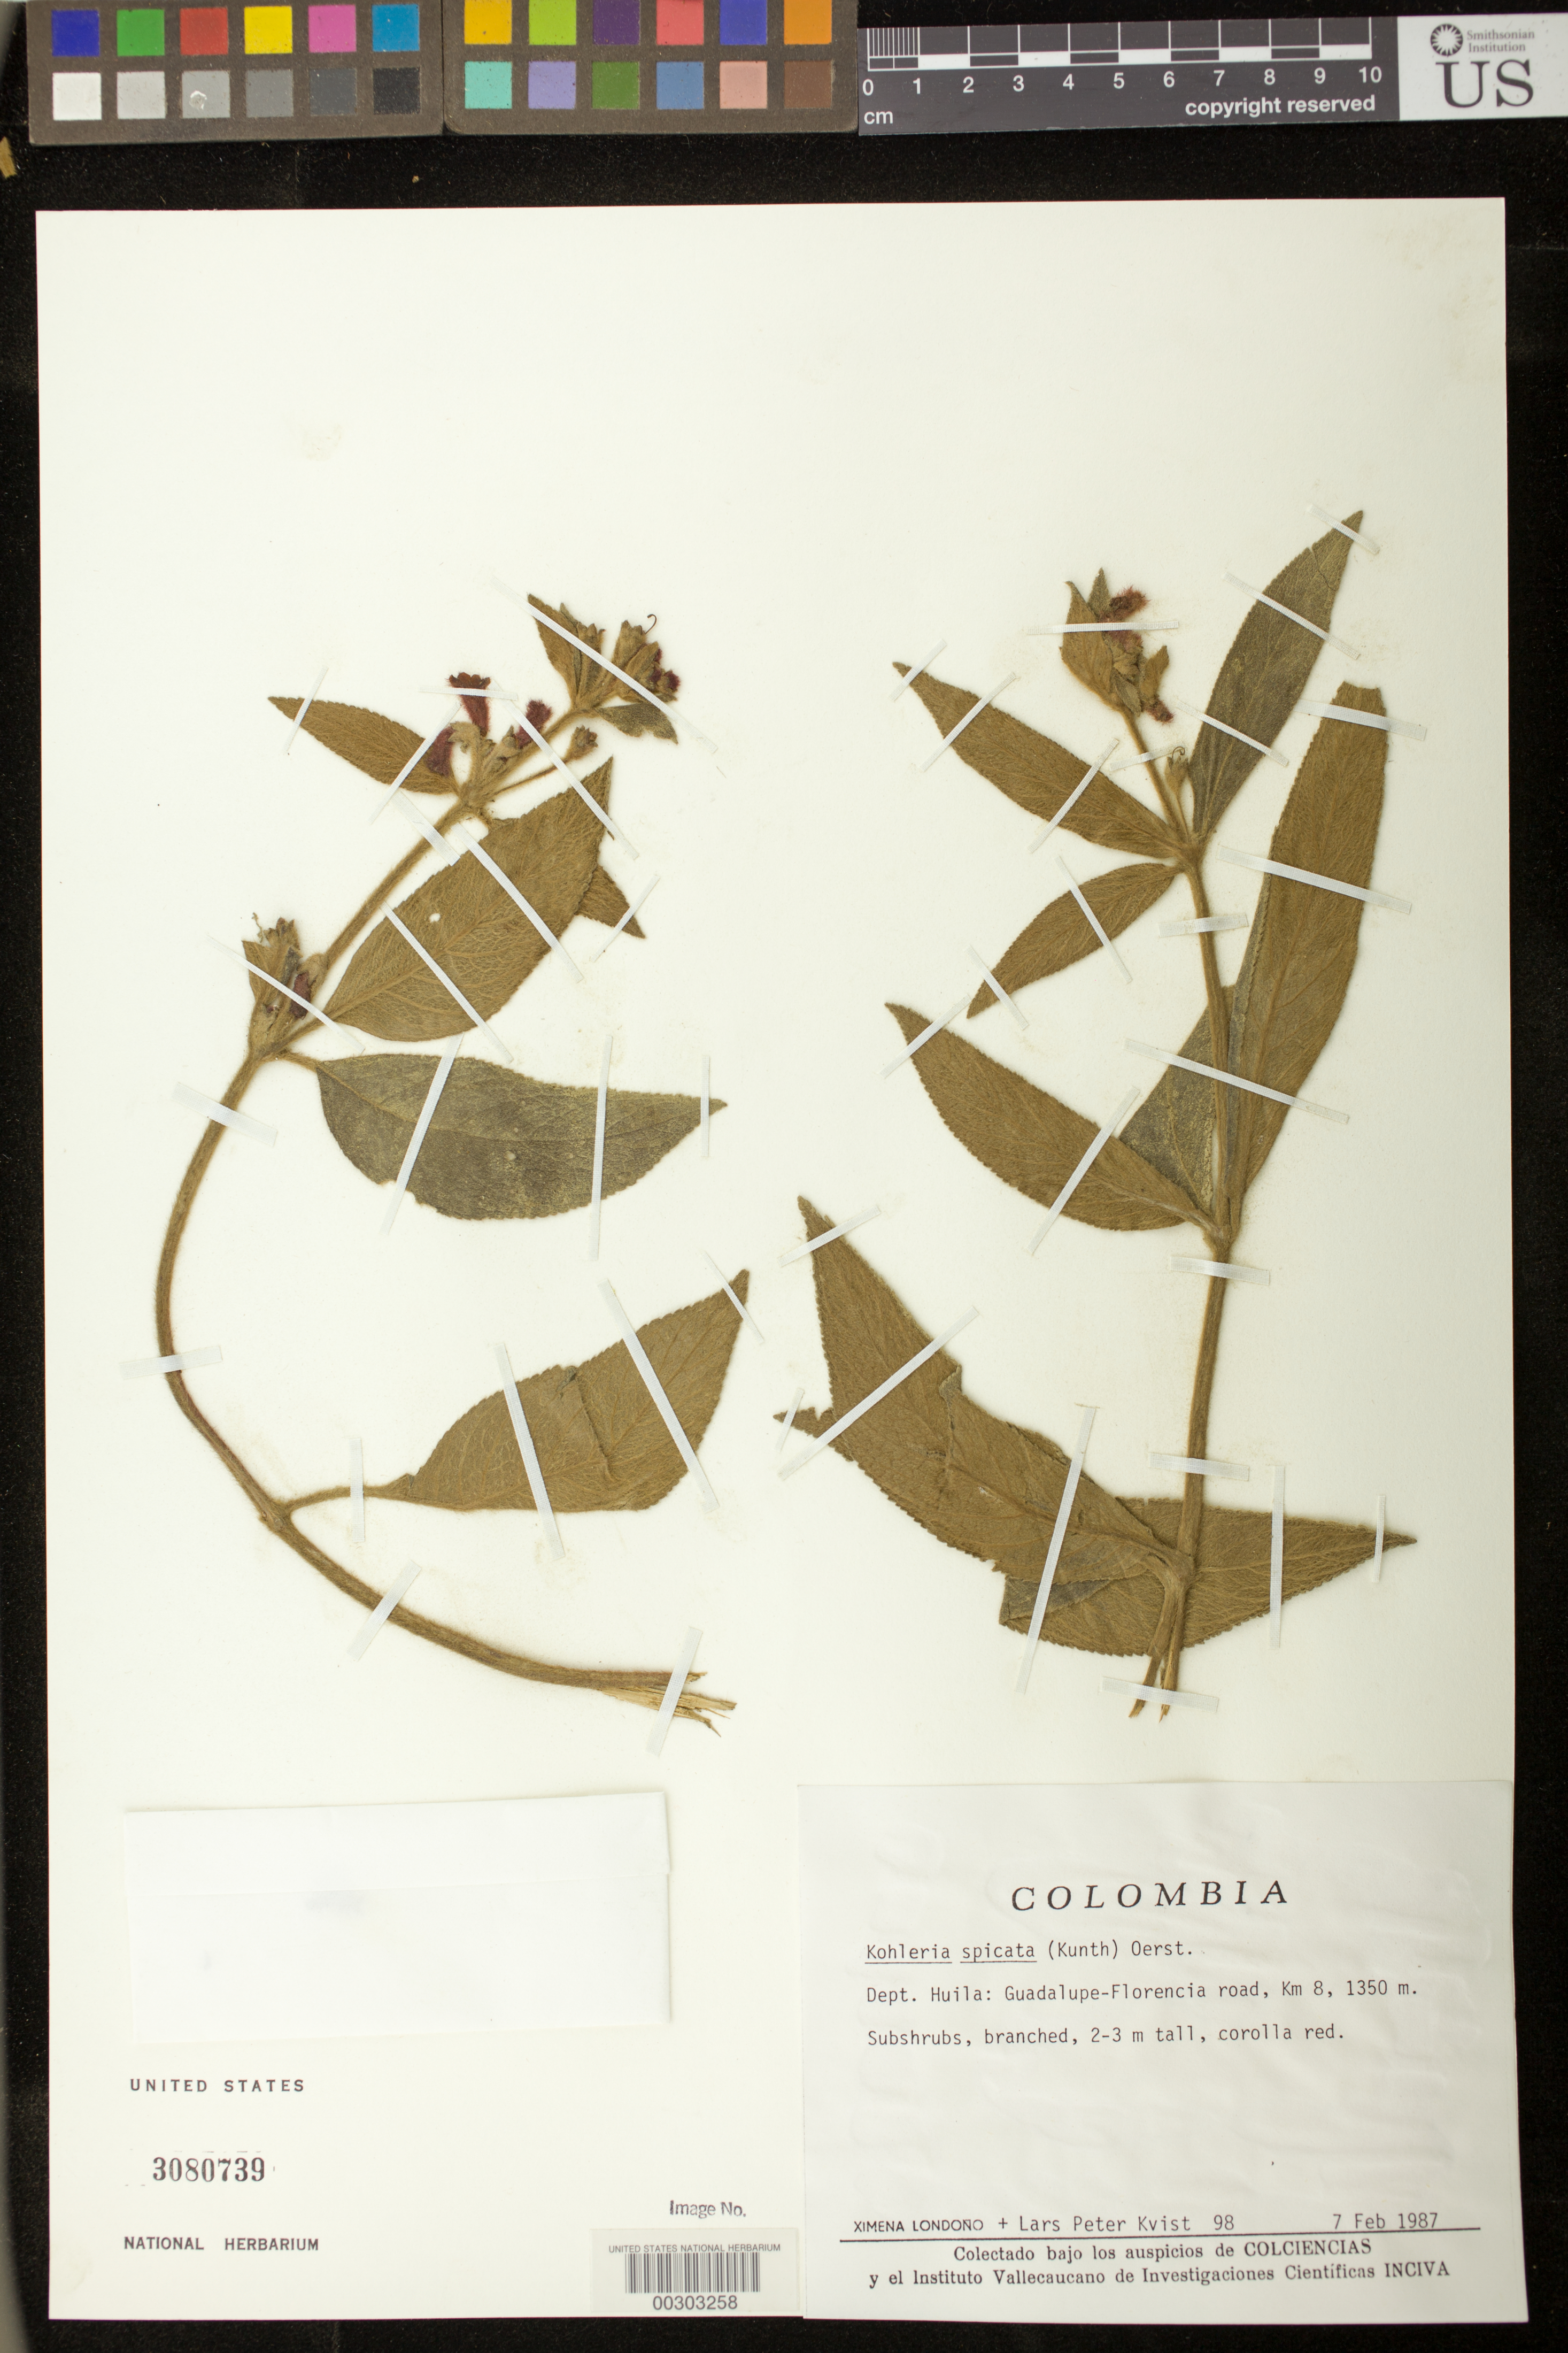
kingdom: Plantae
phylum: Tracheophyta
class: Magnoliopsida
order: Lamiales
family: Gesneriaceae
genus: Kohleria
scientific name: Kohleria spicata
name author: (Kunth) Oerst.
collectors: X. Londoño & L. P. Kvist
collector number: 98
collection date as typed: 07 Feb 1987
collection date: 1987-02-07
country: Colombia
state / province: Huila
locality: Guadalupe - Florencia road, km 8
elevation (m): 1350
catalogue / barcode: US 3080739